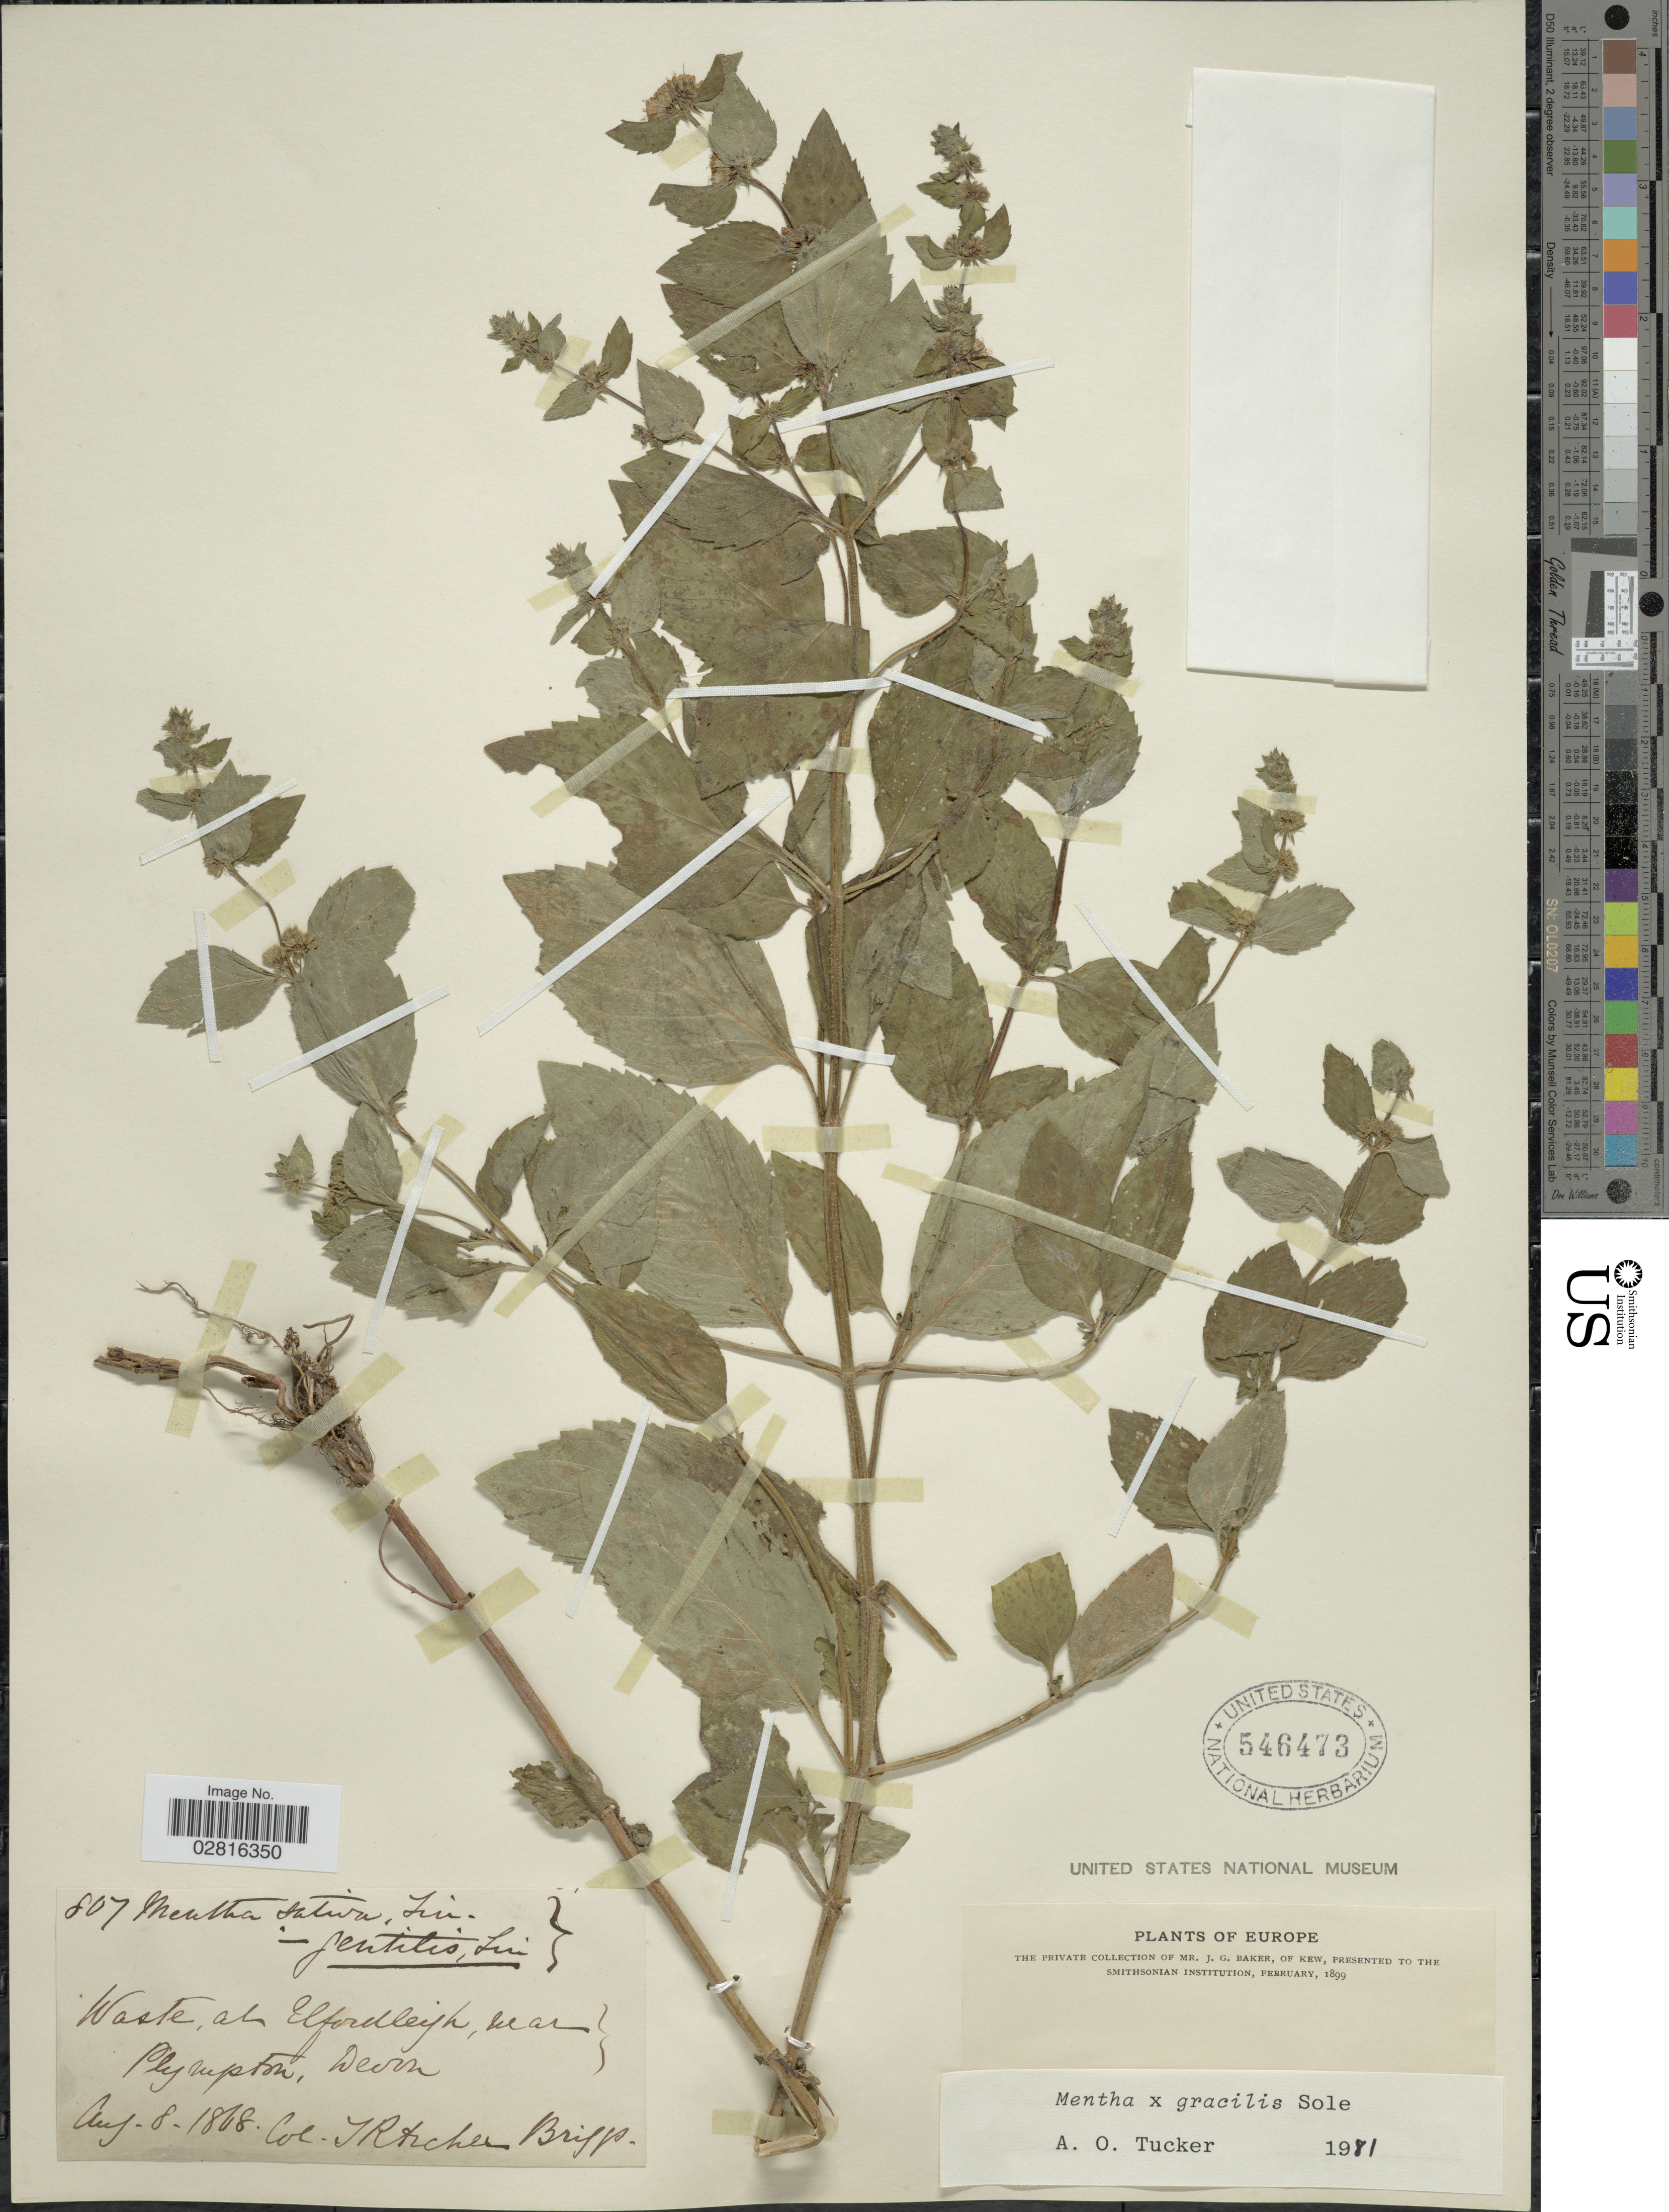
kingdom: Plantae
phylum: Tracheophyta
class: Magnoliopsida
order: Lamiales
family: Lamiaceae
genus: Mentha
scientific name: Mentha x gracilis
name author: Sole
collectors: T. Briggs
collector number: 807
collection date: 1868-08-08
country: United Kingdom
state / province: England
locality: Europe. Waste, at Elfordleigh, near Plympton, Devon.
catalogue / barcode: US 546473